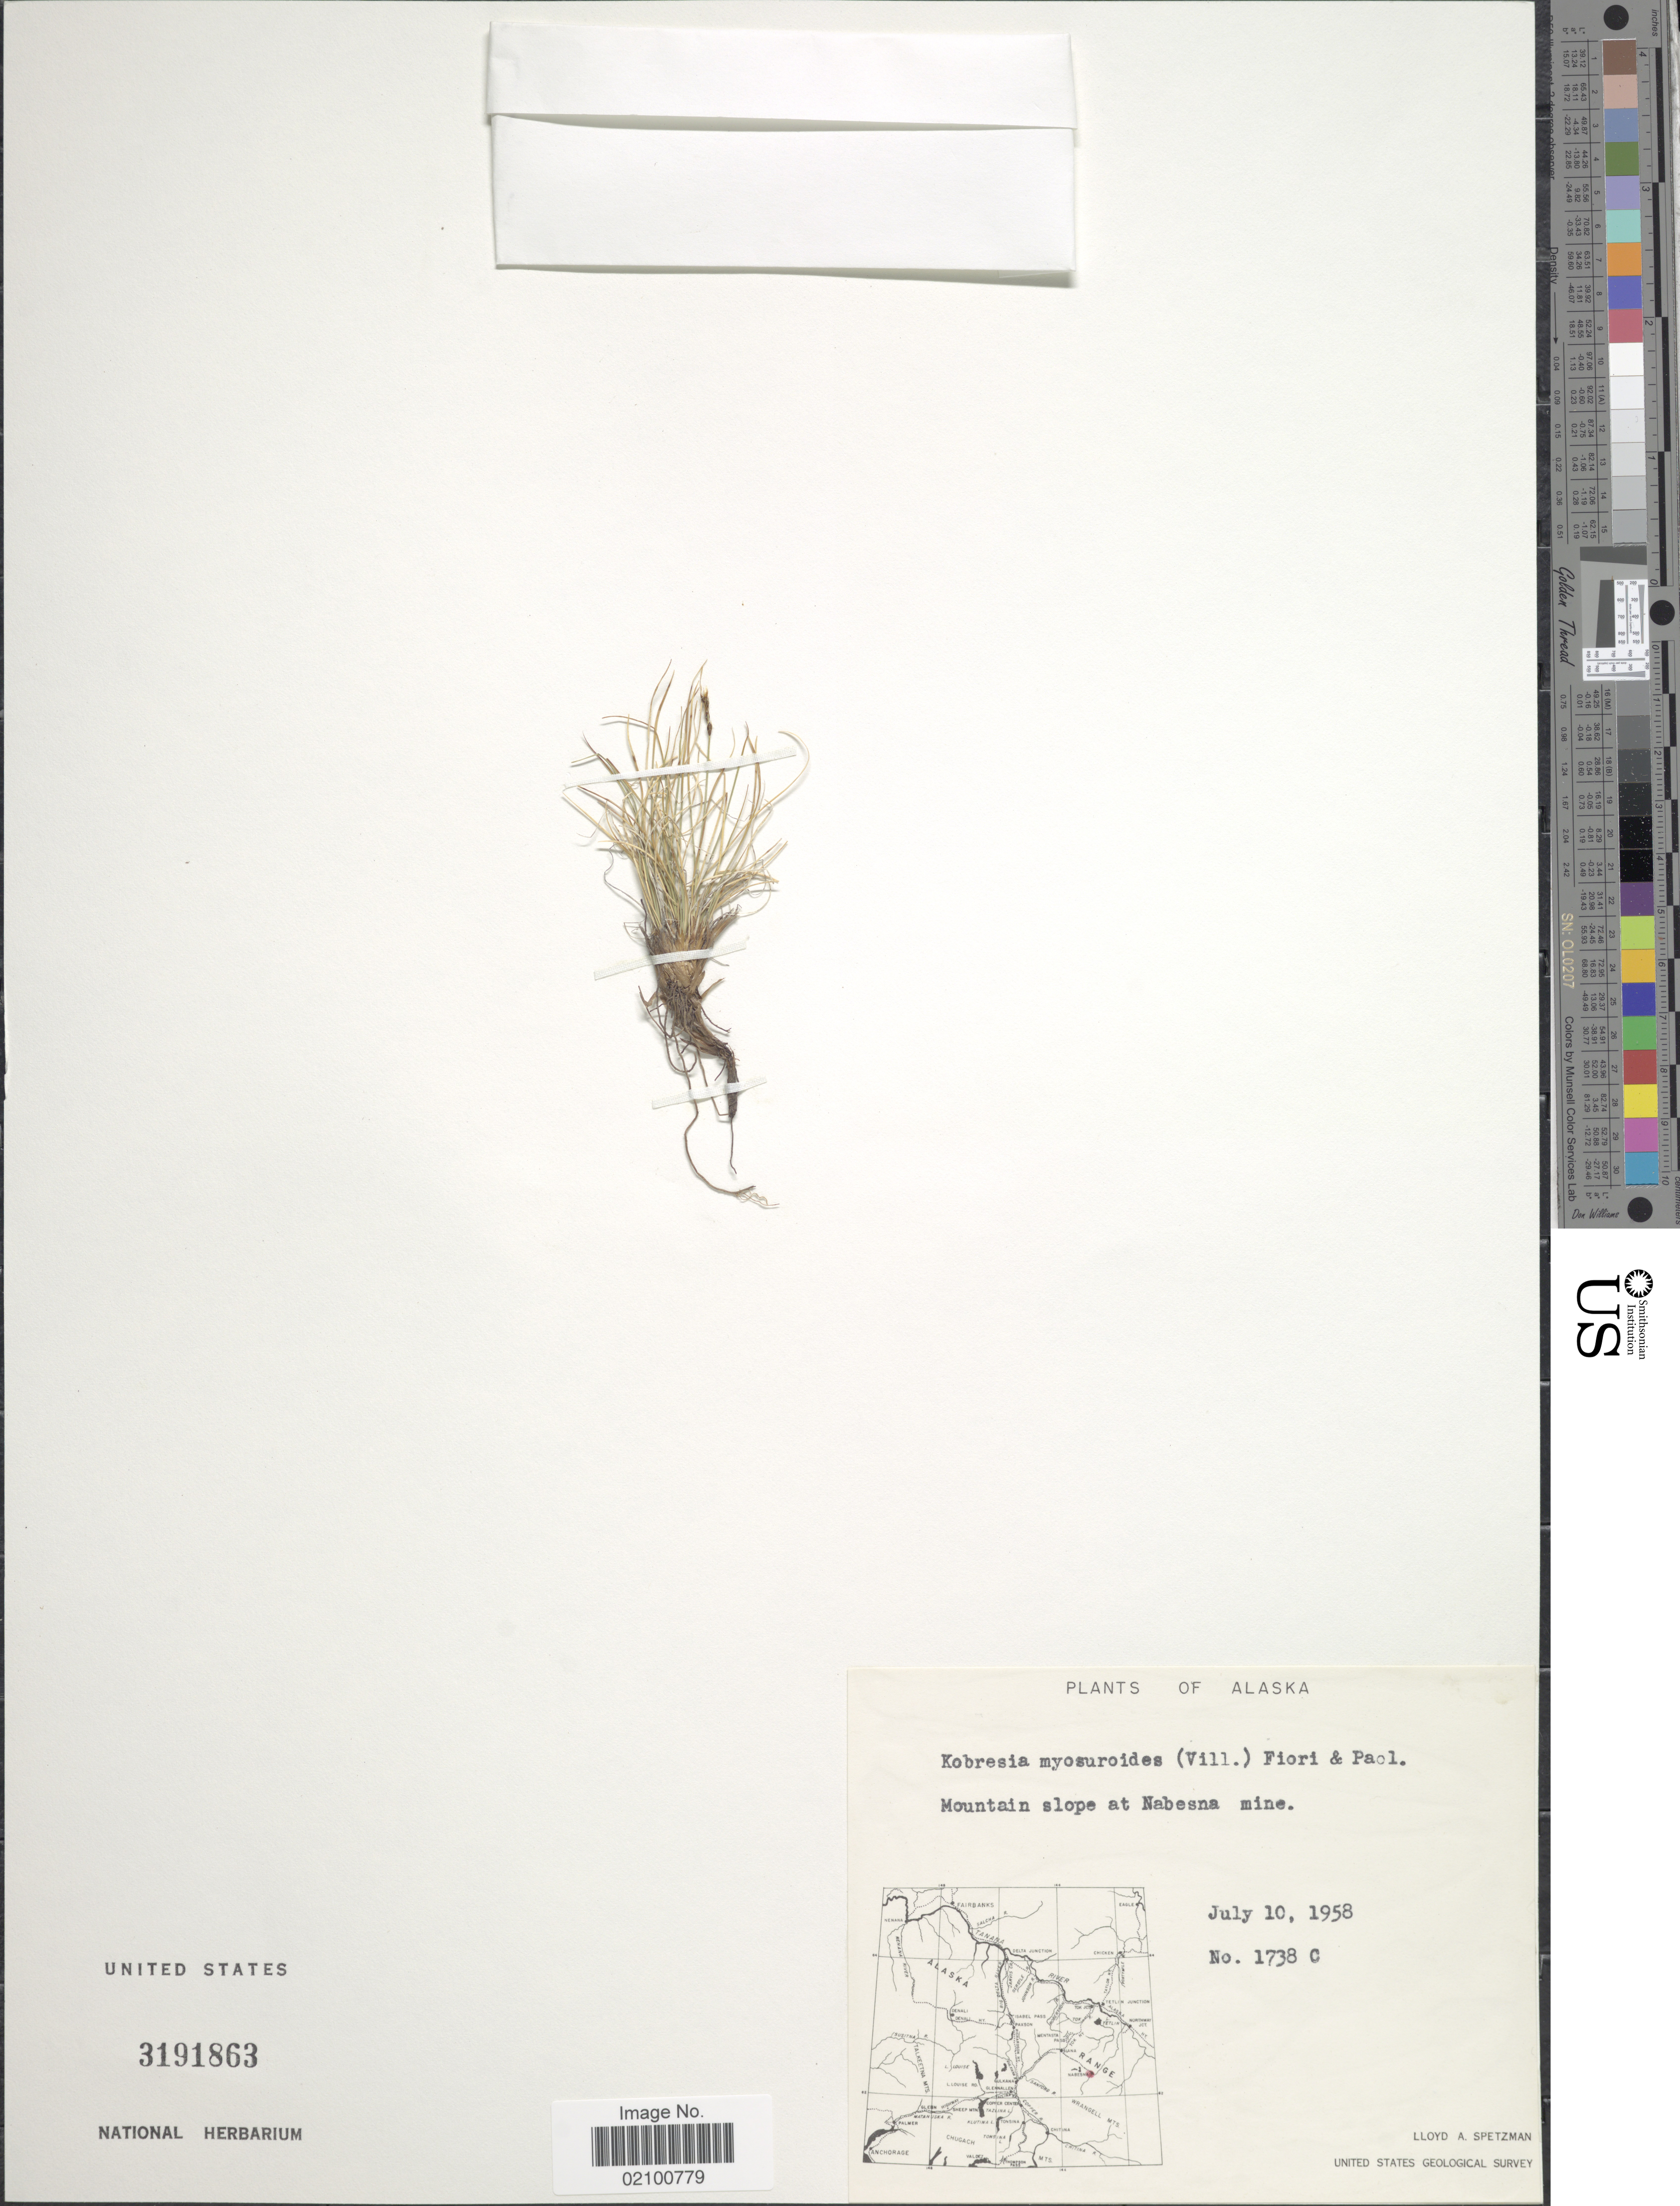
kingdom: Plantae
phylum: Tracheophyta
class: Liliopsida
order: Poales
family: Cyperaceae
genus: Carex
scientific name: Carex myosuroides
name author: Vill.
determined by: Strong, M. T., (US), Smithsonian Institution - National Museum of Natural History (UNITED STATES)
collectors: L. Spetzman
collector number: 1738C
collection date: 1958-07-10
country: United States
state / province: Alaska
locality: Mountain slope at Nabesna mine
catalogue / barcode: US 3191863